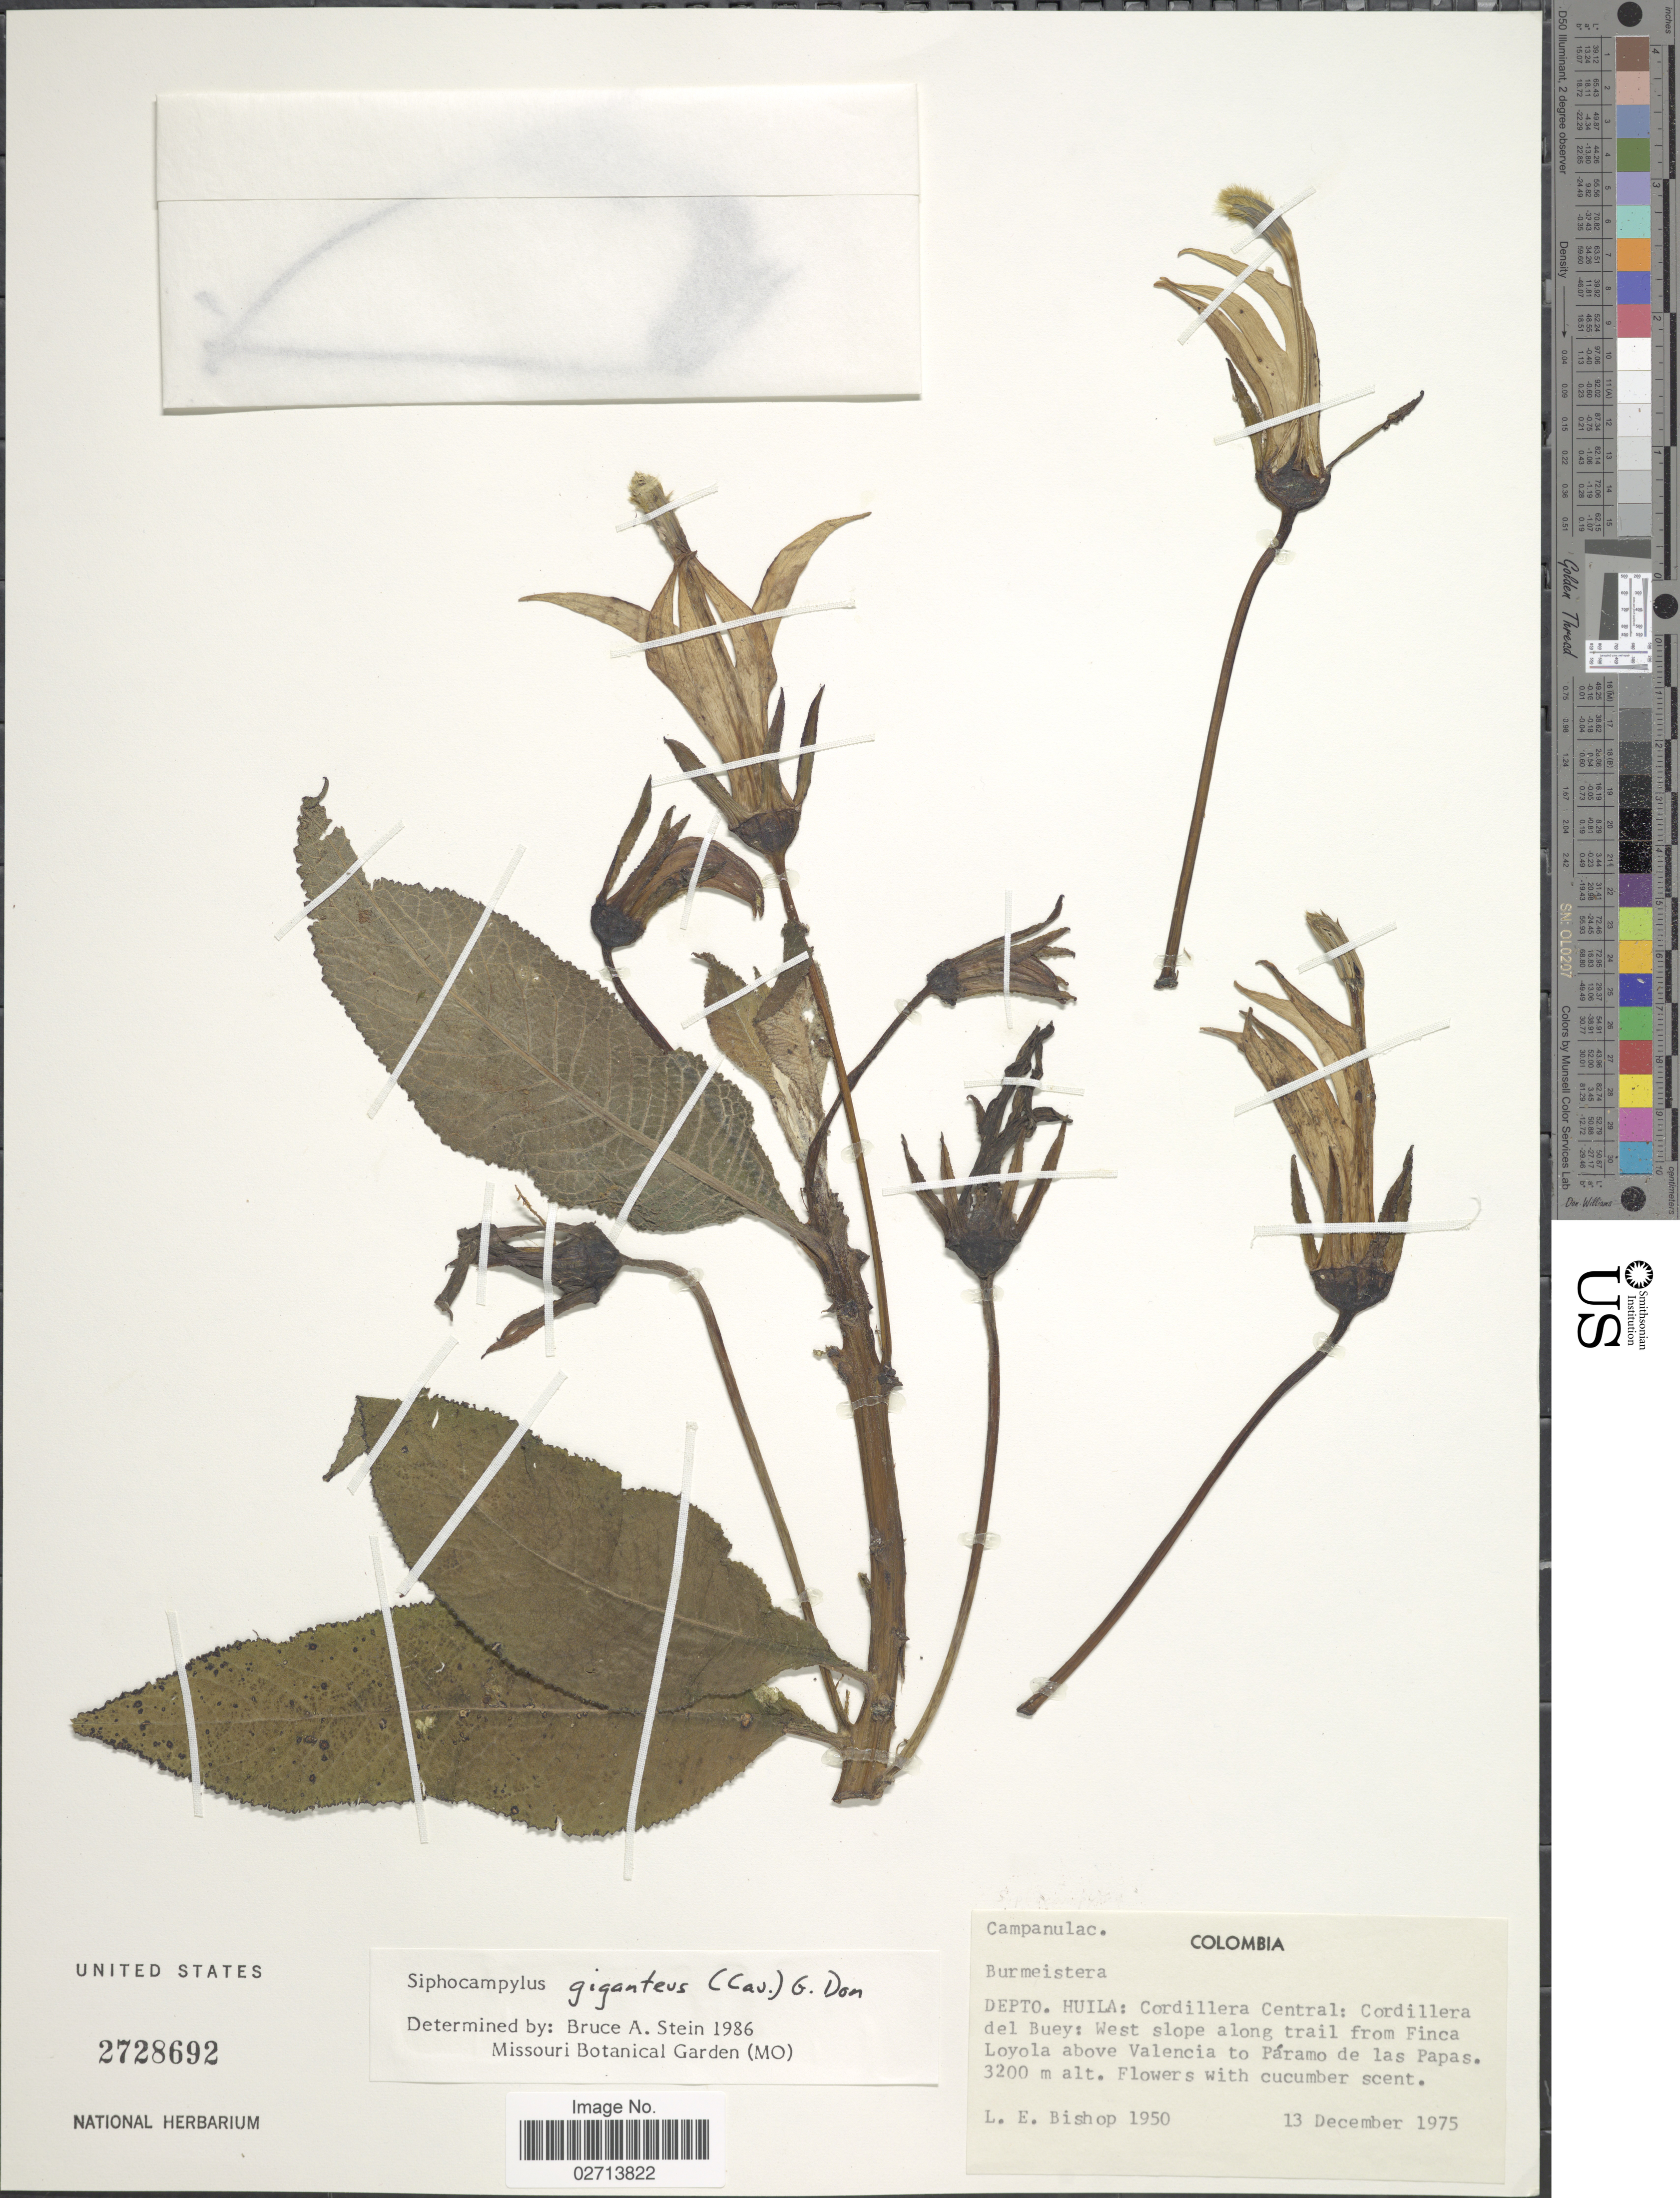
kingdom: Plantae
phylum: Tracheophyta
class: Magnoliopsida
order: Asterales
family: Campanulaceae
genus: Siphocampylus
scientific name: Siphocampylus giganteus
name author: (Cav.) G. Don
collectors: L. E. Bishop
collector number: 1950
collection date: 1975-12-13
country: Colombia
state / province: Huila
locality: Depto. Huila: Cordillera Central: Cordillera del Buey: West slope along trail from Finca Loyola above Valencia to Páramo de las Papas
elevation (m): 3200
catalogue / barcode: US 2728692